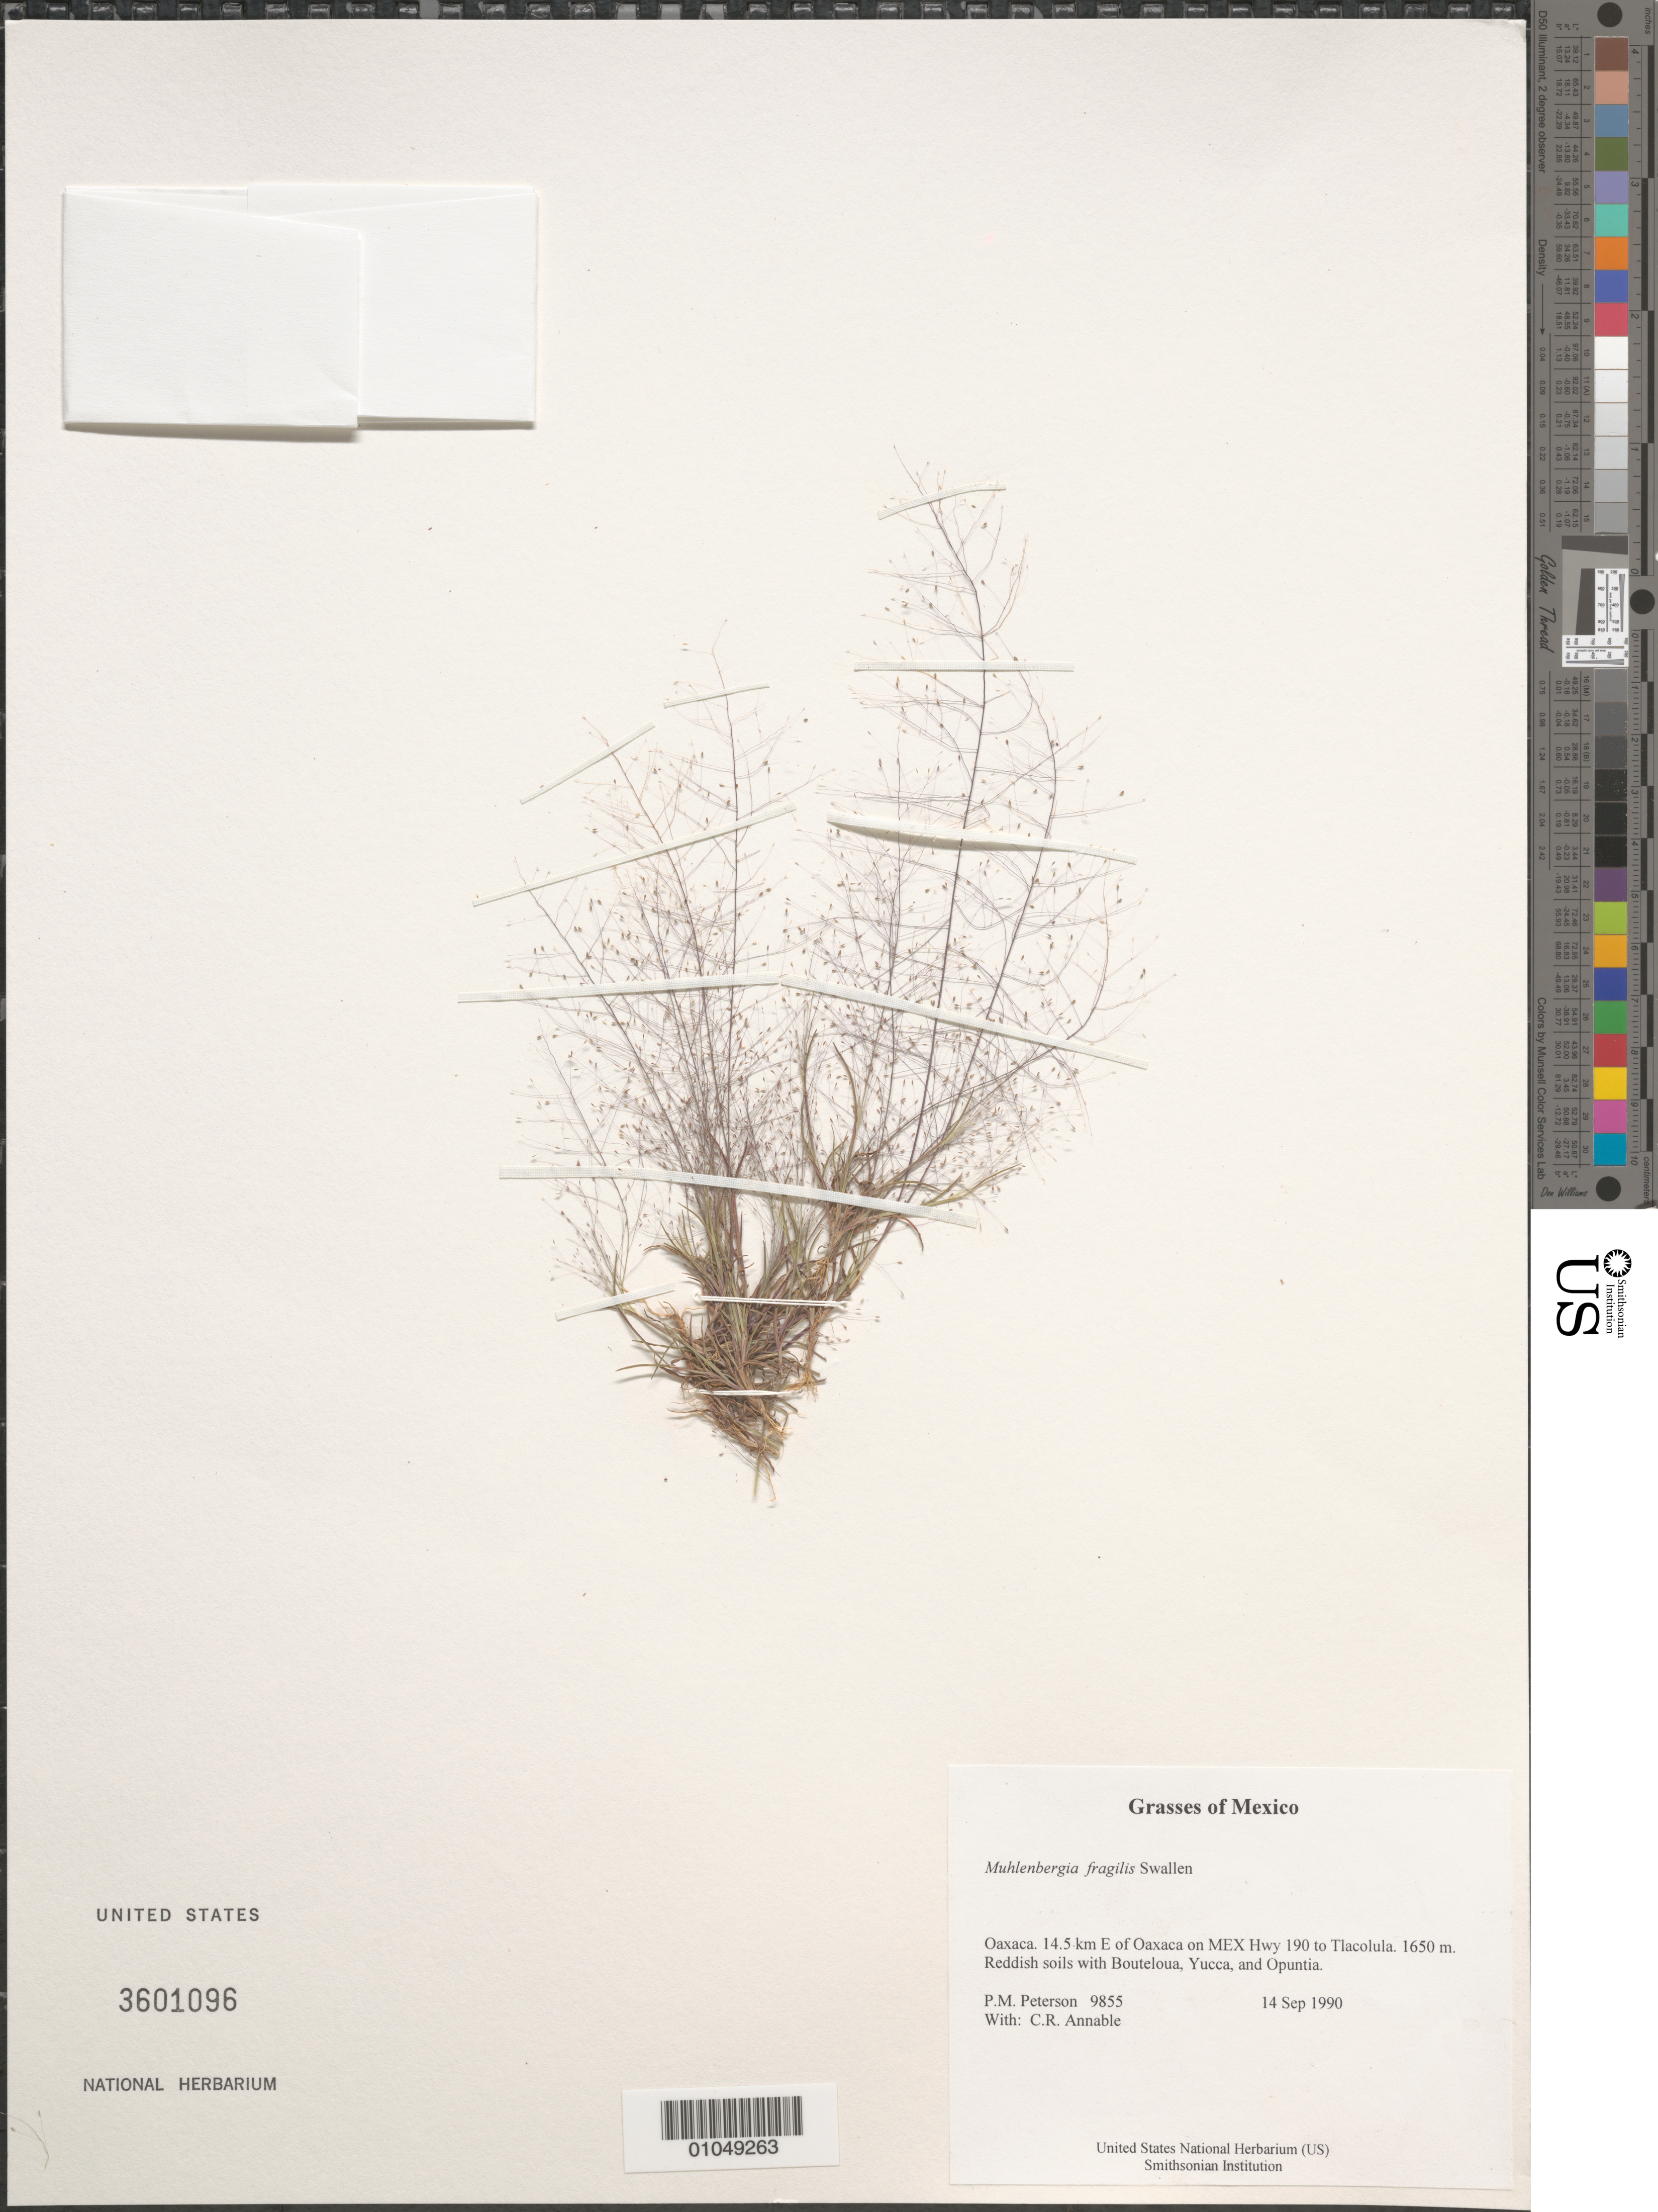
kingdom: Plantae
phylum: Tracheophyta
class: Liliopsida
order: Poales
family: Poaceae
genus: Muhlenbergia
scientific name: Muhlenbergia fragilis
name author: Swallen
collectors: P. M. Peterson & C. R. Annable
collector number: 09855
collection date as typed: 14 Sep 1990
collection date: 1990-09-14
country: Mexico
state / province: Oaxaca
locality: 14.5 km E of Oaxaca on MEX Hwy 190 to Tlacolula.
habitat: Reddish soils with Bouteloua, Yucca, and Opuntia.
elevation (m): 1650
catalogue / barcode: US 3601096